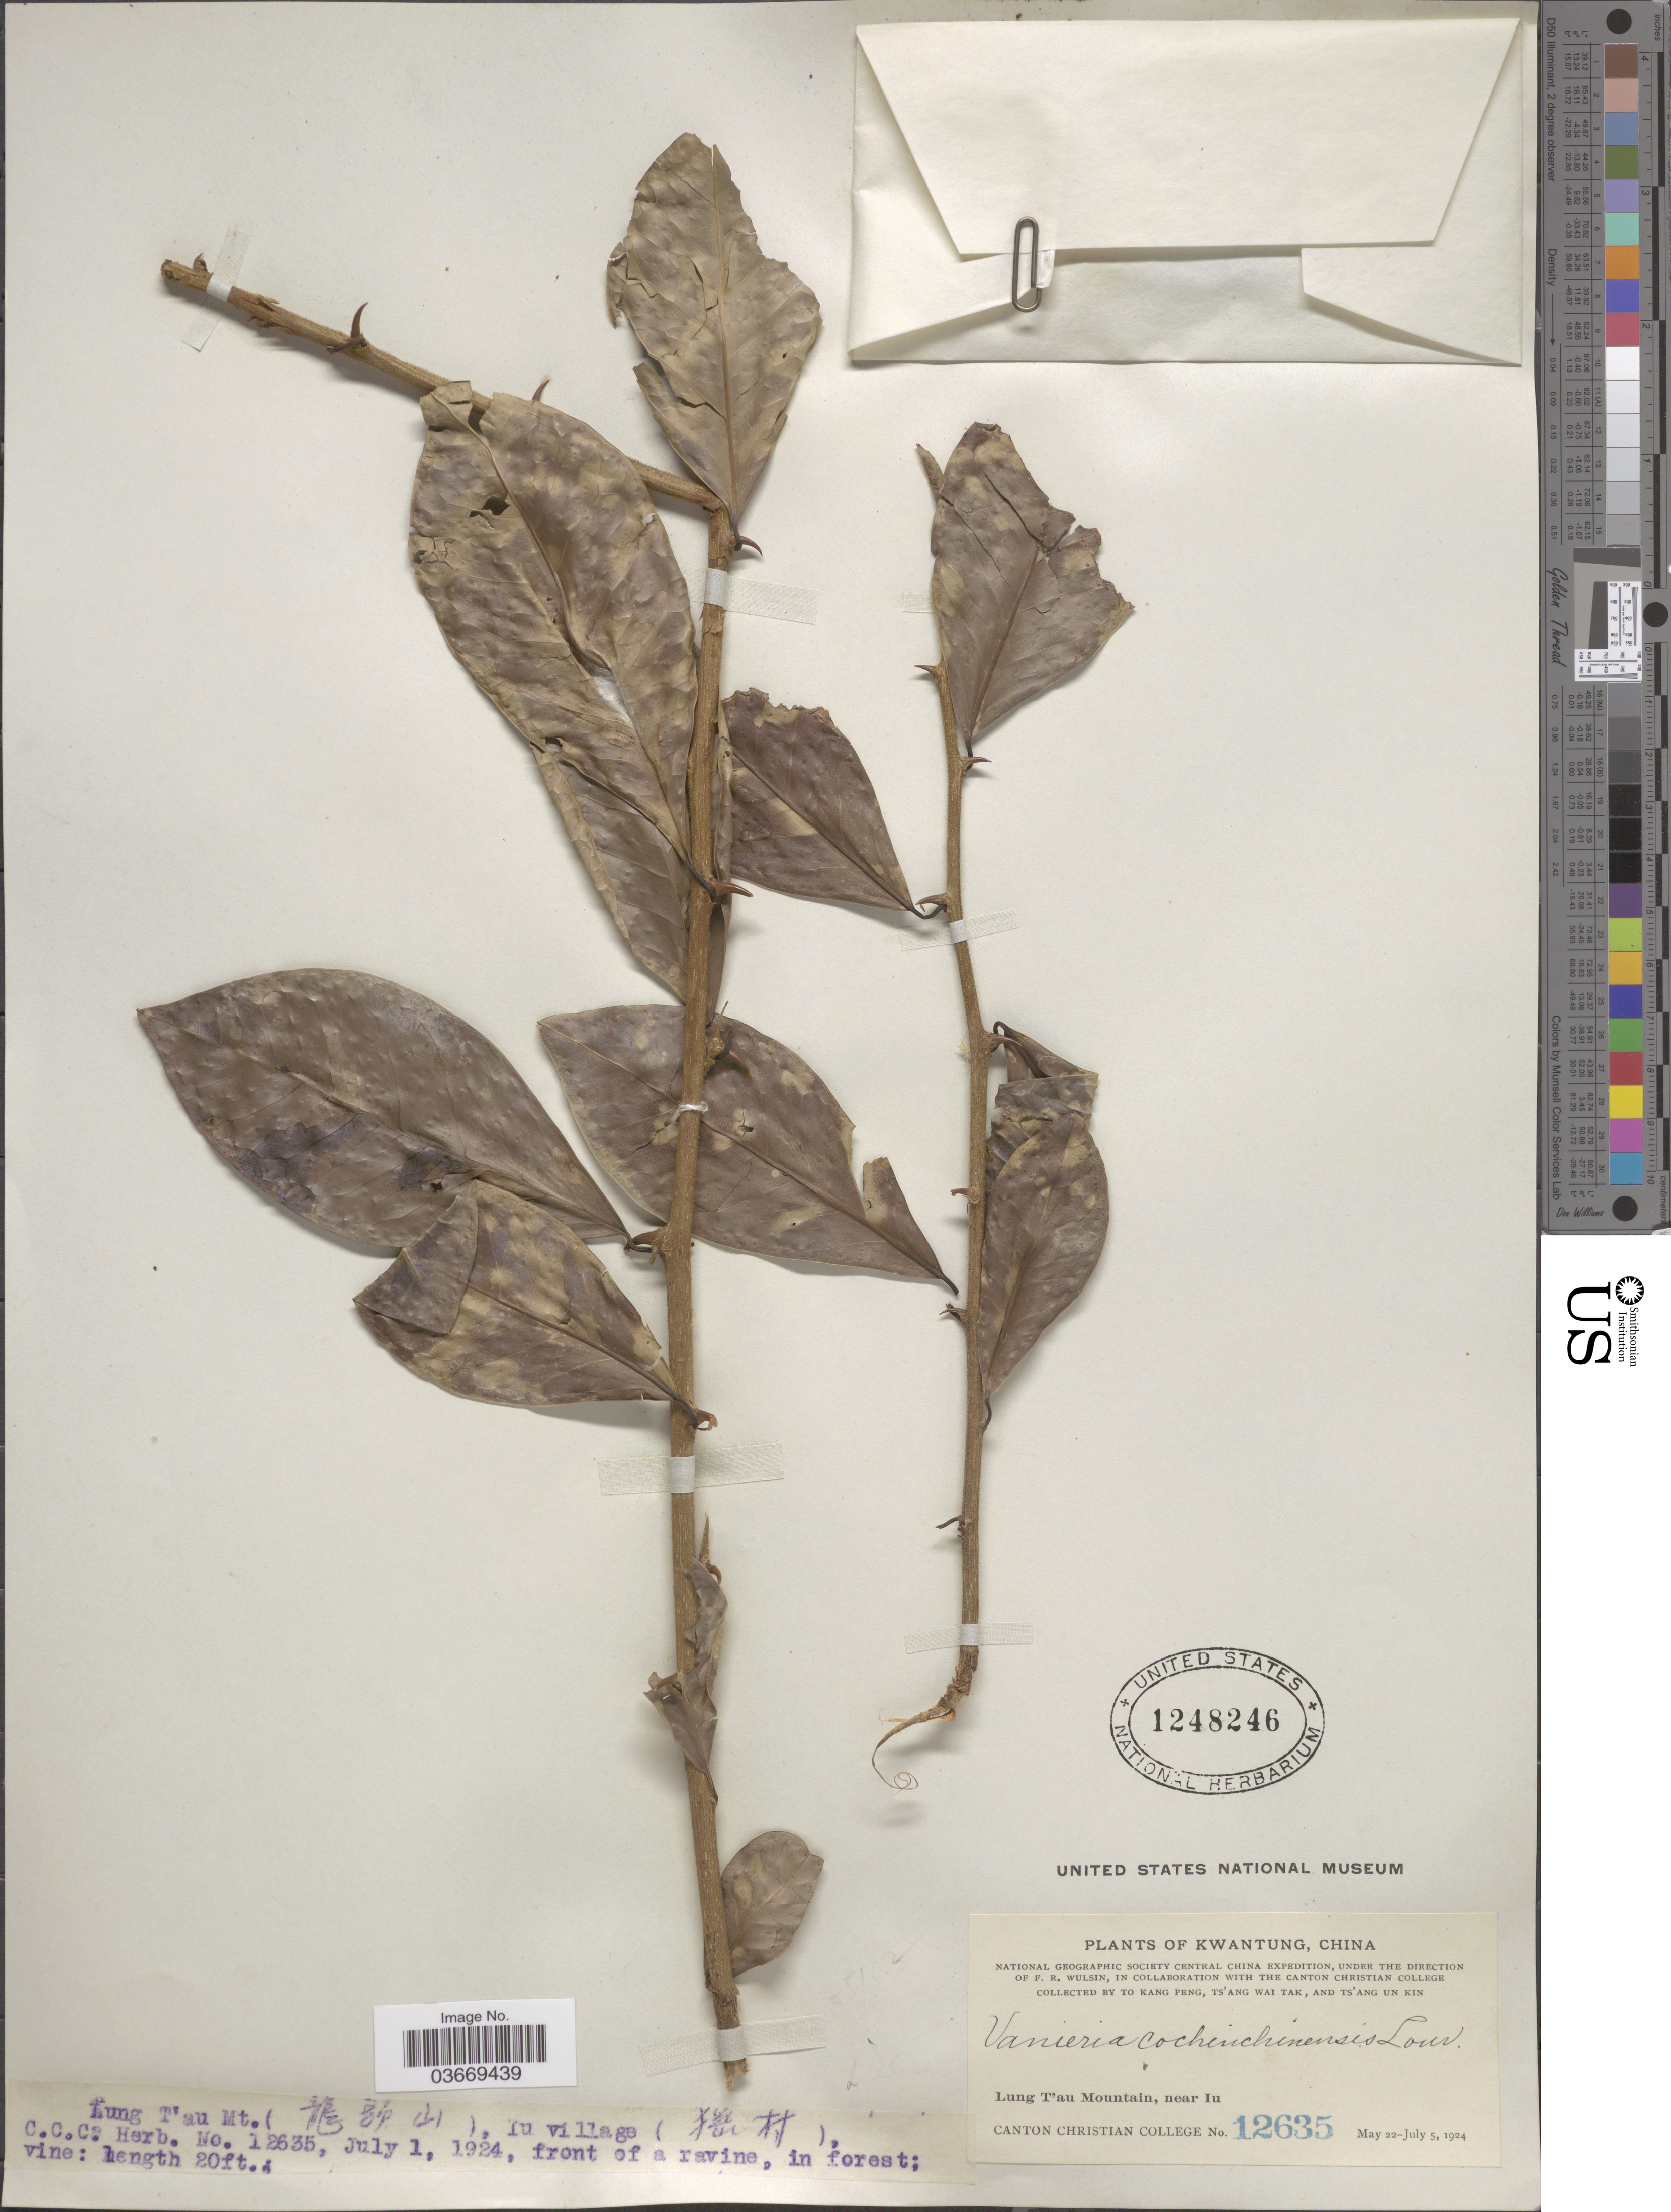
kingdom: Plantae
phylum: Tracheophyta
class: Magnoliopsida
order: Rosales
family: Moraceae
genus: Maclura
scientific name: Maclura cochinchinensis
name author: (Lour.) Corner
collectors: T. K. Peng, W. T. Tsang & Ts' Ang Un Kin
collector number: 12635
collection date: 1924-07-01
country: China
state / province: Guangdong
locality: Kwantung. Lung T'au Mountain, near Iu. Lung T'au Mt. (X), Iu village (X).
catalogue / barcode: US 1248246